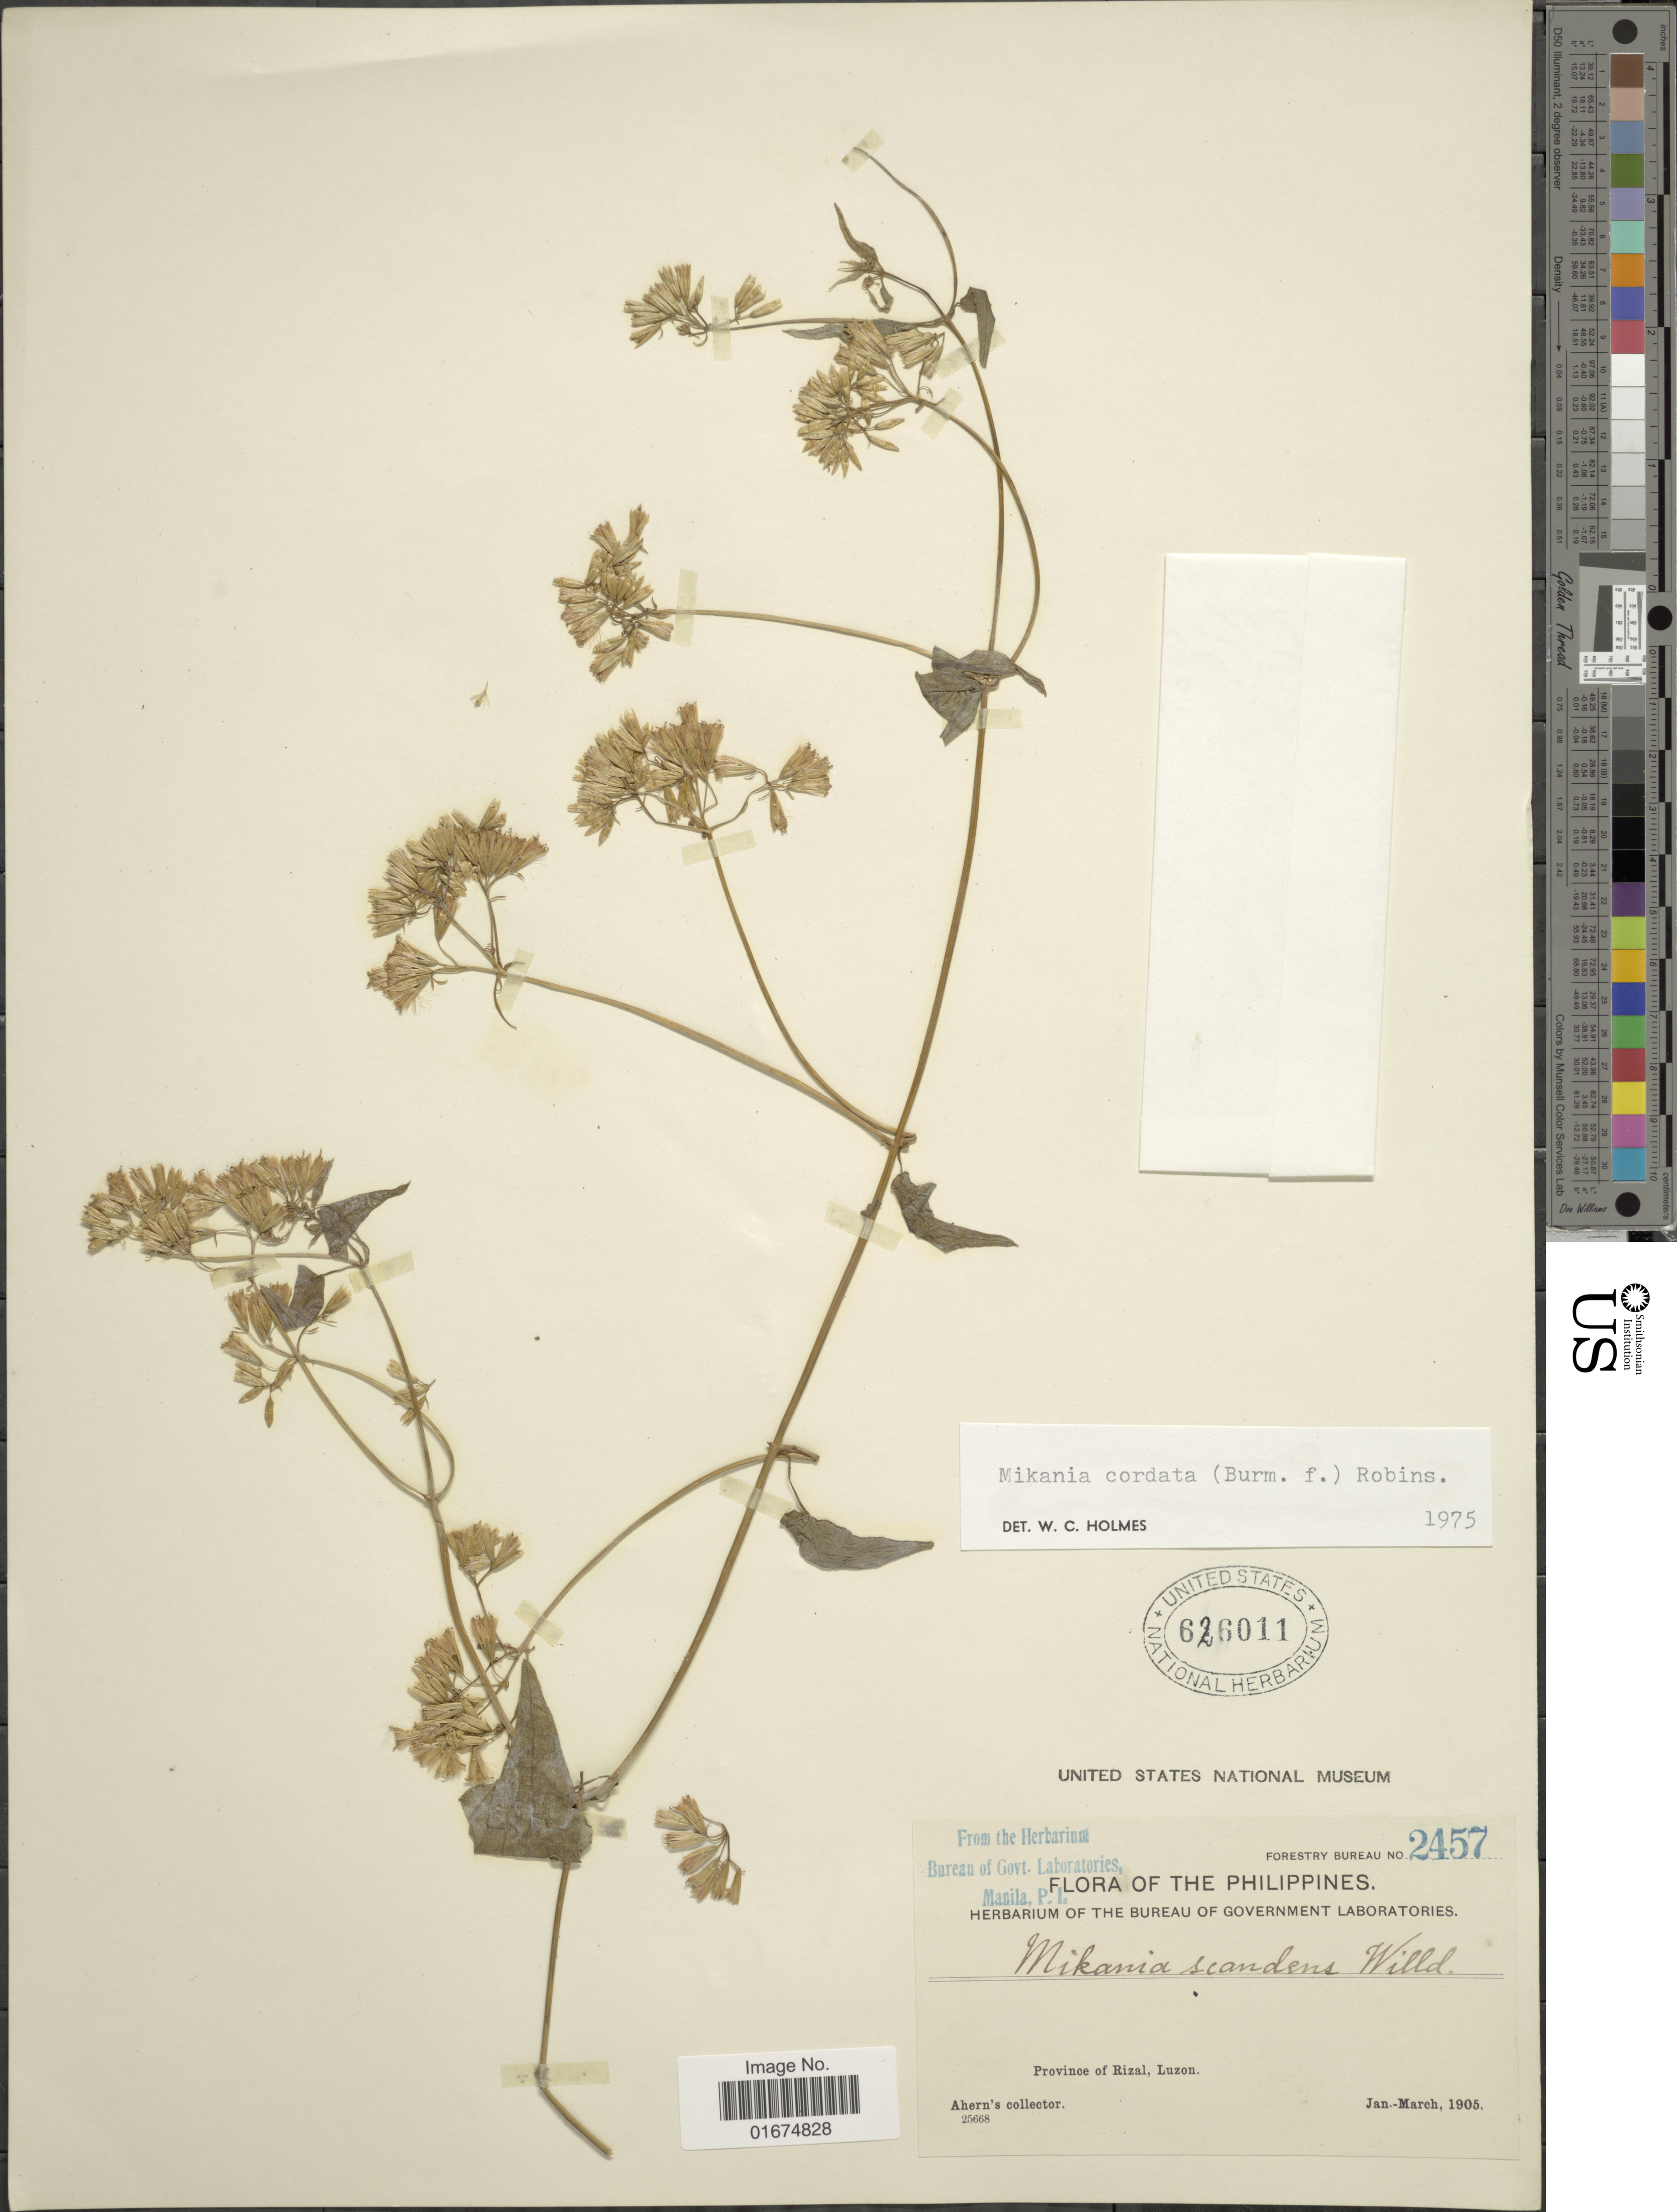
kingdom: Plantae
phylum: Tracheophyta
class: Magnoliopsida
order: Asterales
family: Asteraceae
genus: Mikania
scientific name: Mikania cordata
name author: (Burm. f.) B.L. Rob.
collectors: -. Ahern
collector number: Forestry Bureau2457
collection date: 1905-01/1905-03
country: Philippines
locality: Province of Rizal, Luzon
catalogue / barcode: US 626011